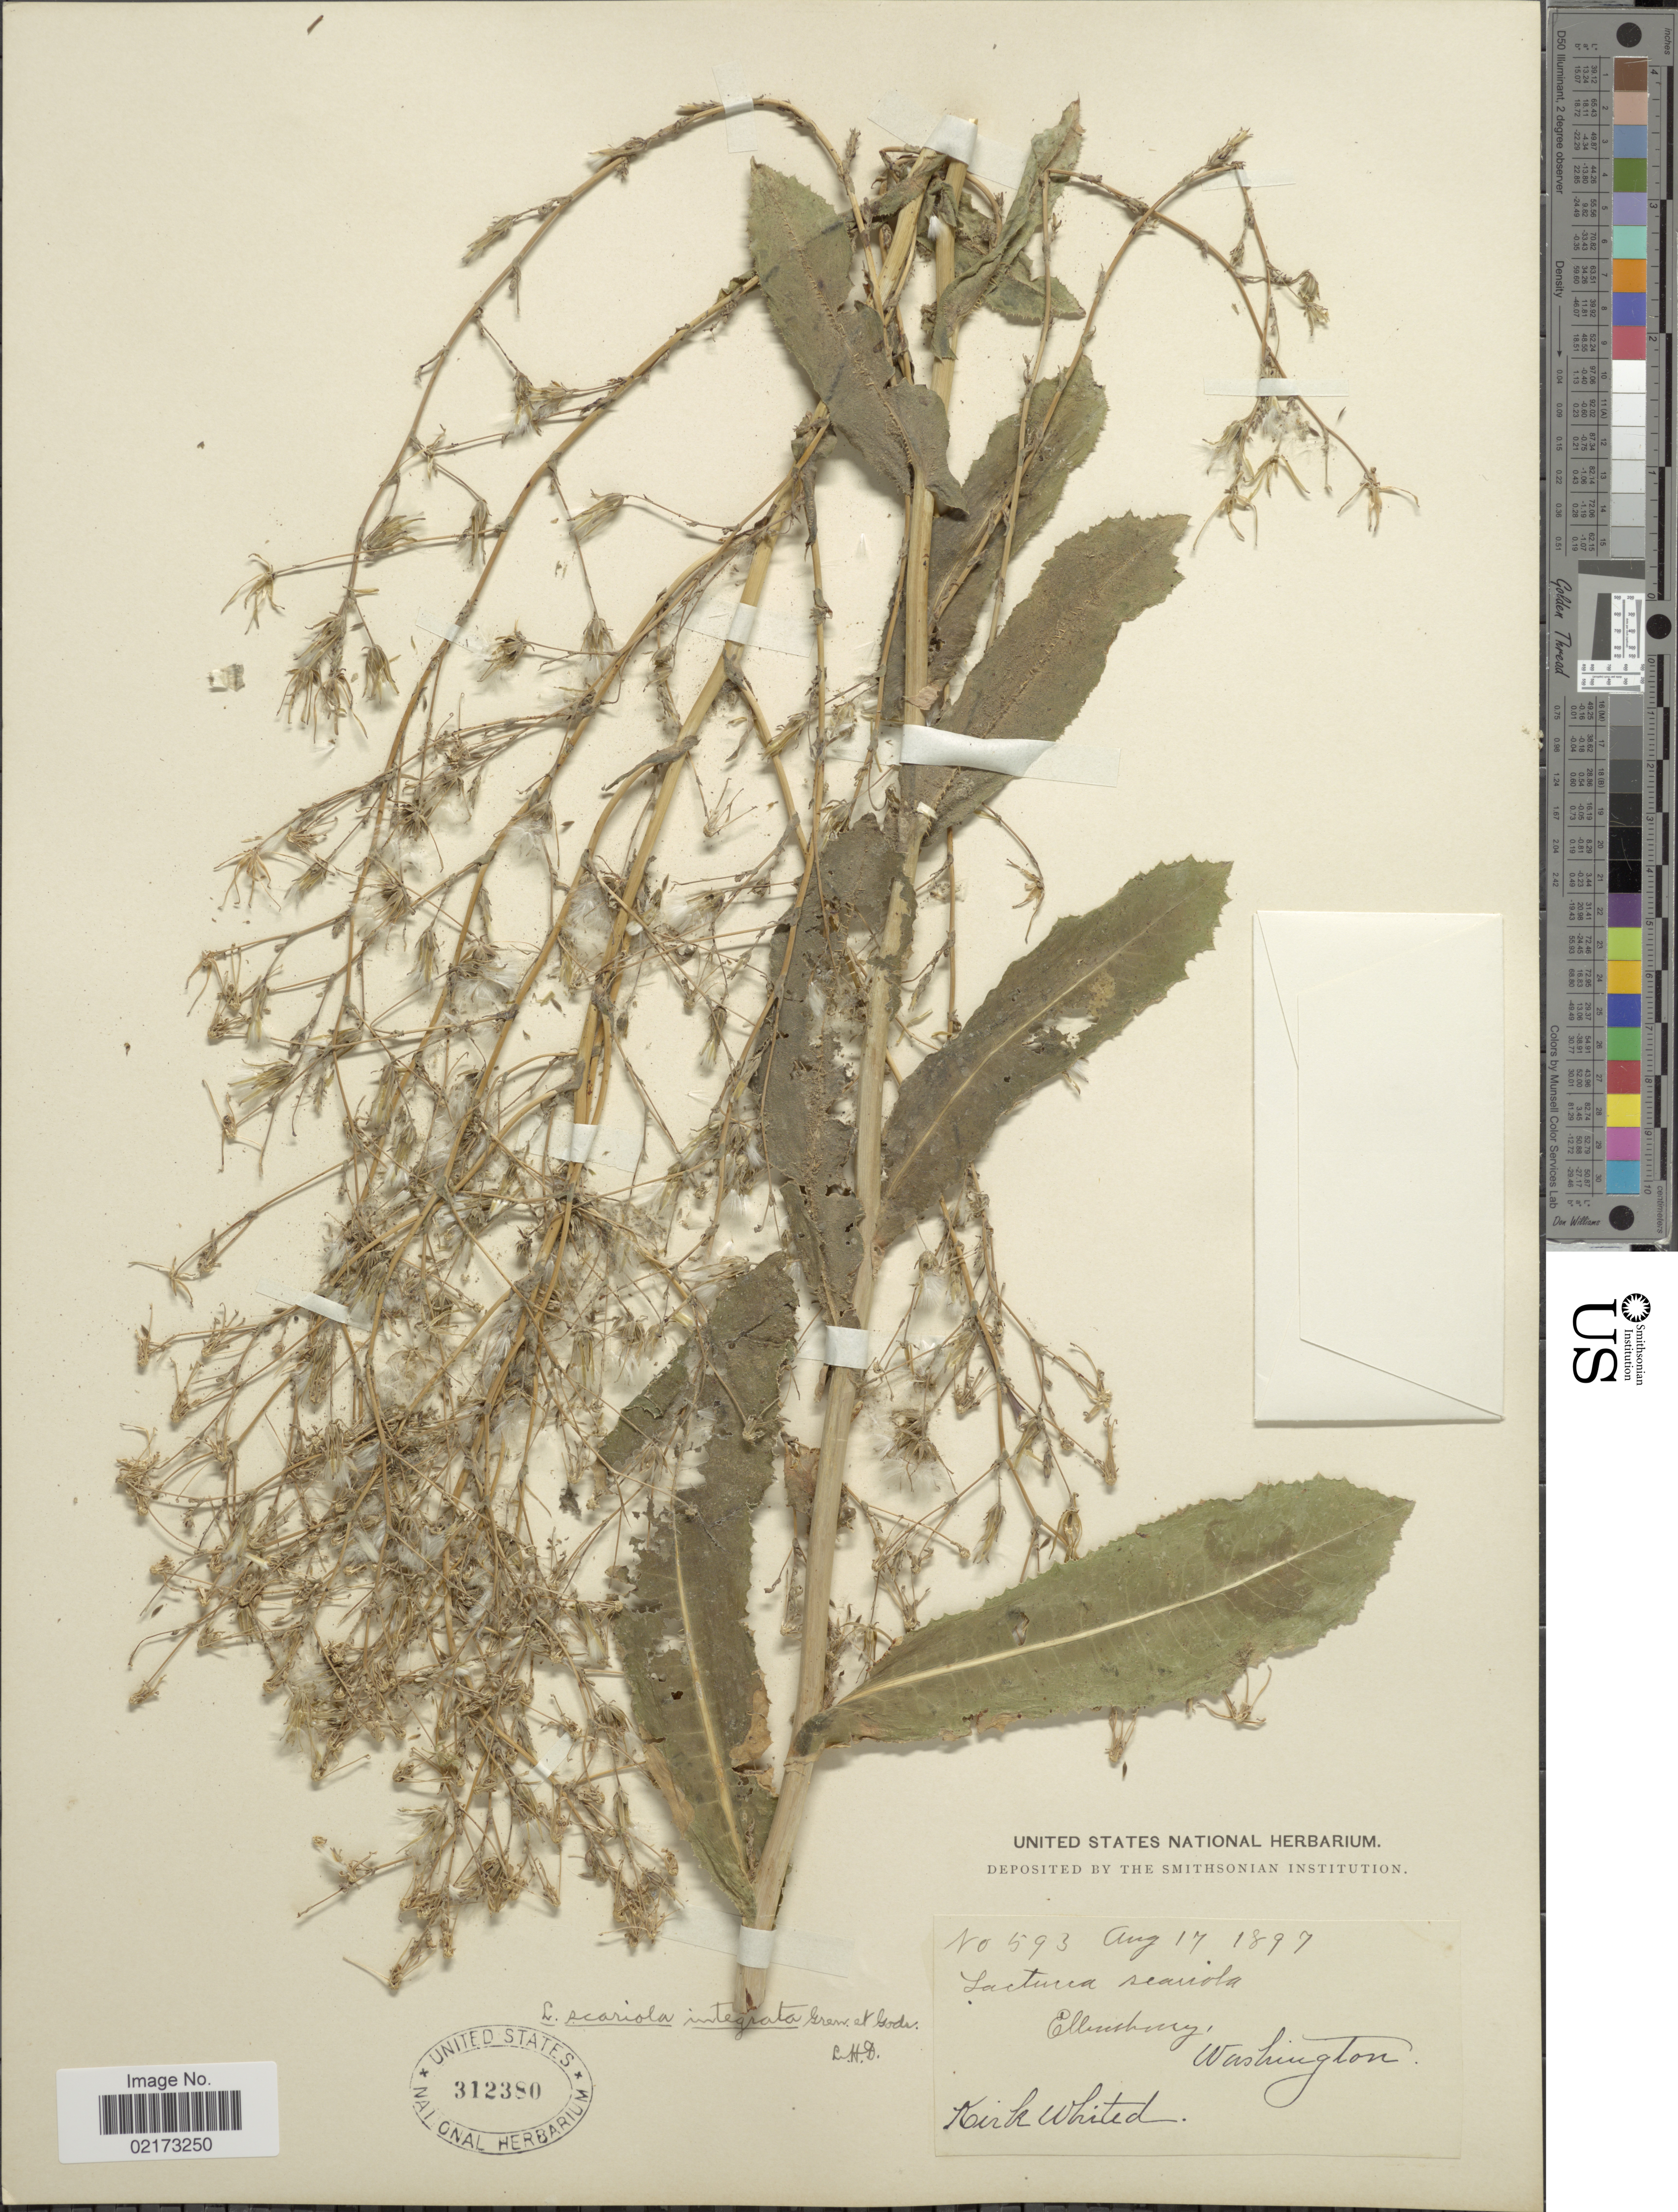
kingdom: Plantae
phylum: Tracheophyta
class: Magnoliopsida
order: Asterales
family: Asteraceae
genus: Lactuca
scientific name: Lactuca serriola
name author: L.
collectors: K. Whited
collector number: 593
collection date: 1897-08-17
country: United States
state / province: Washington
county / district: Kittitas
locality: Ellensburg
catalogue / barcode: US 312380